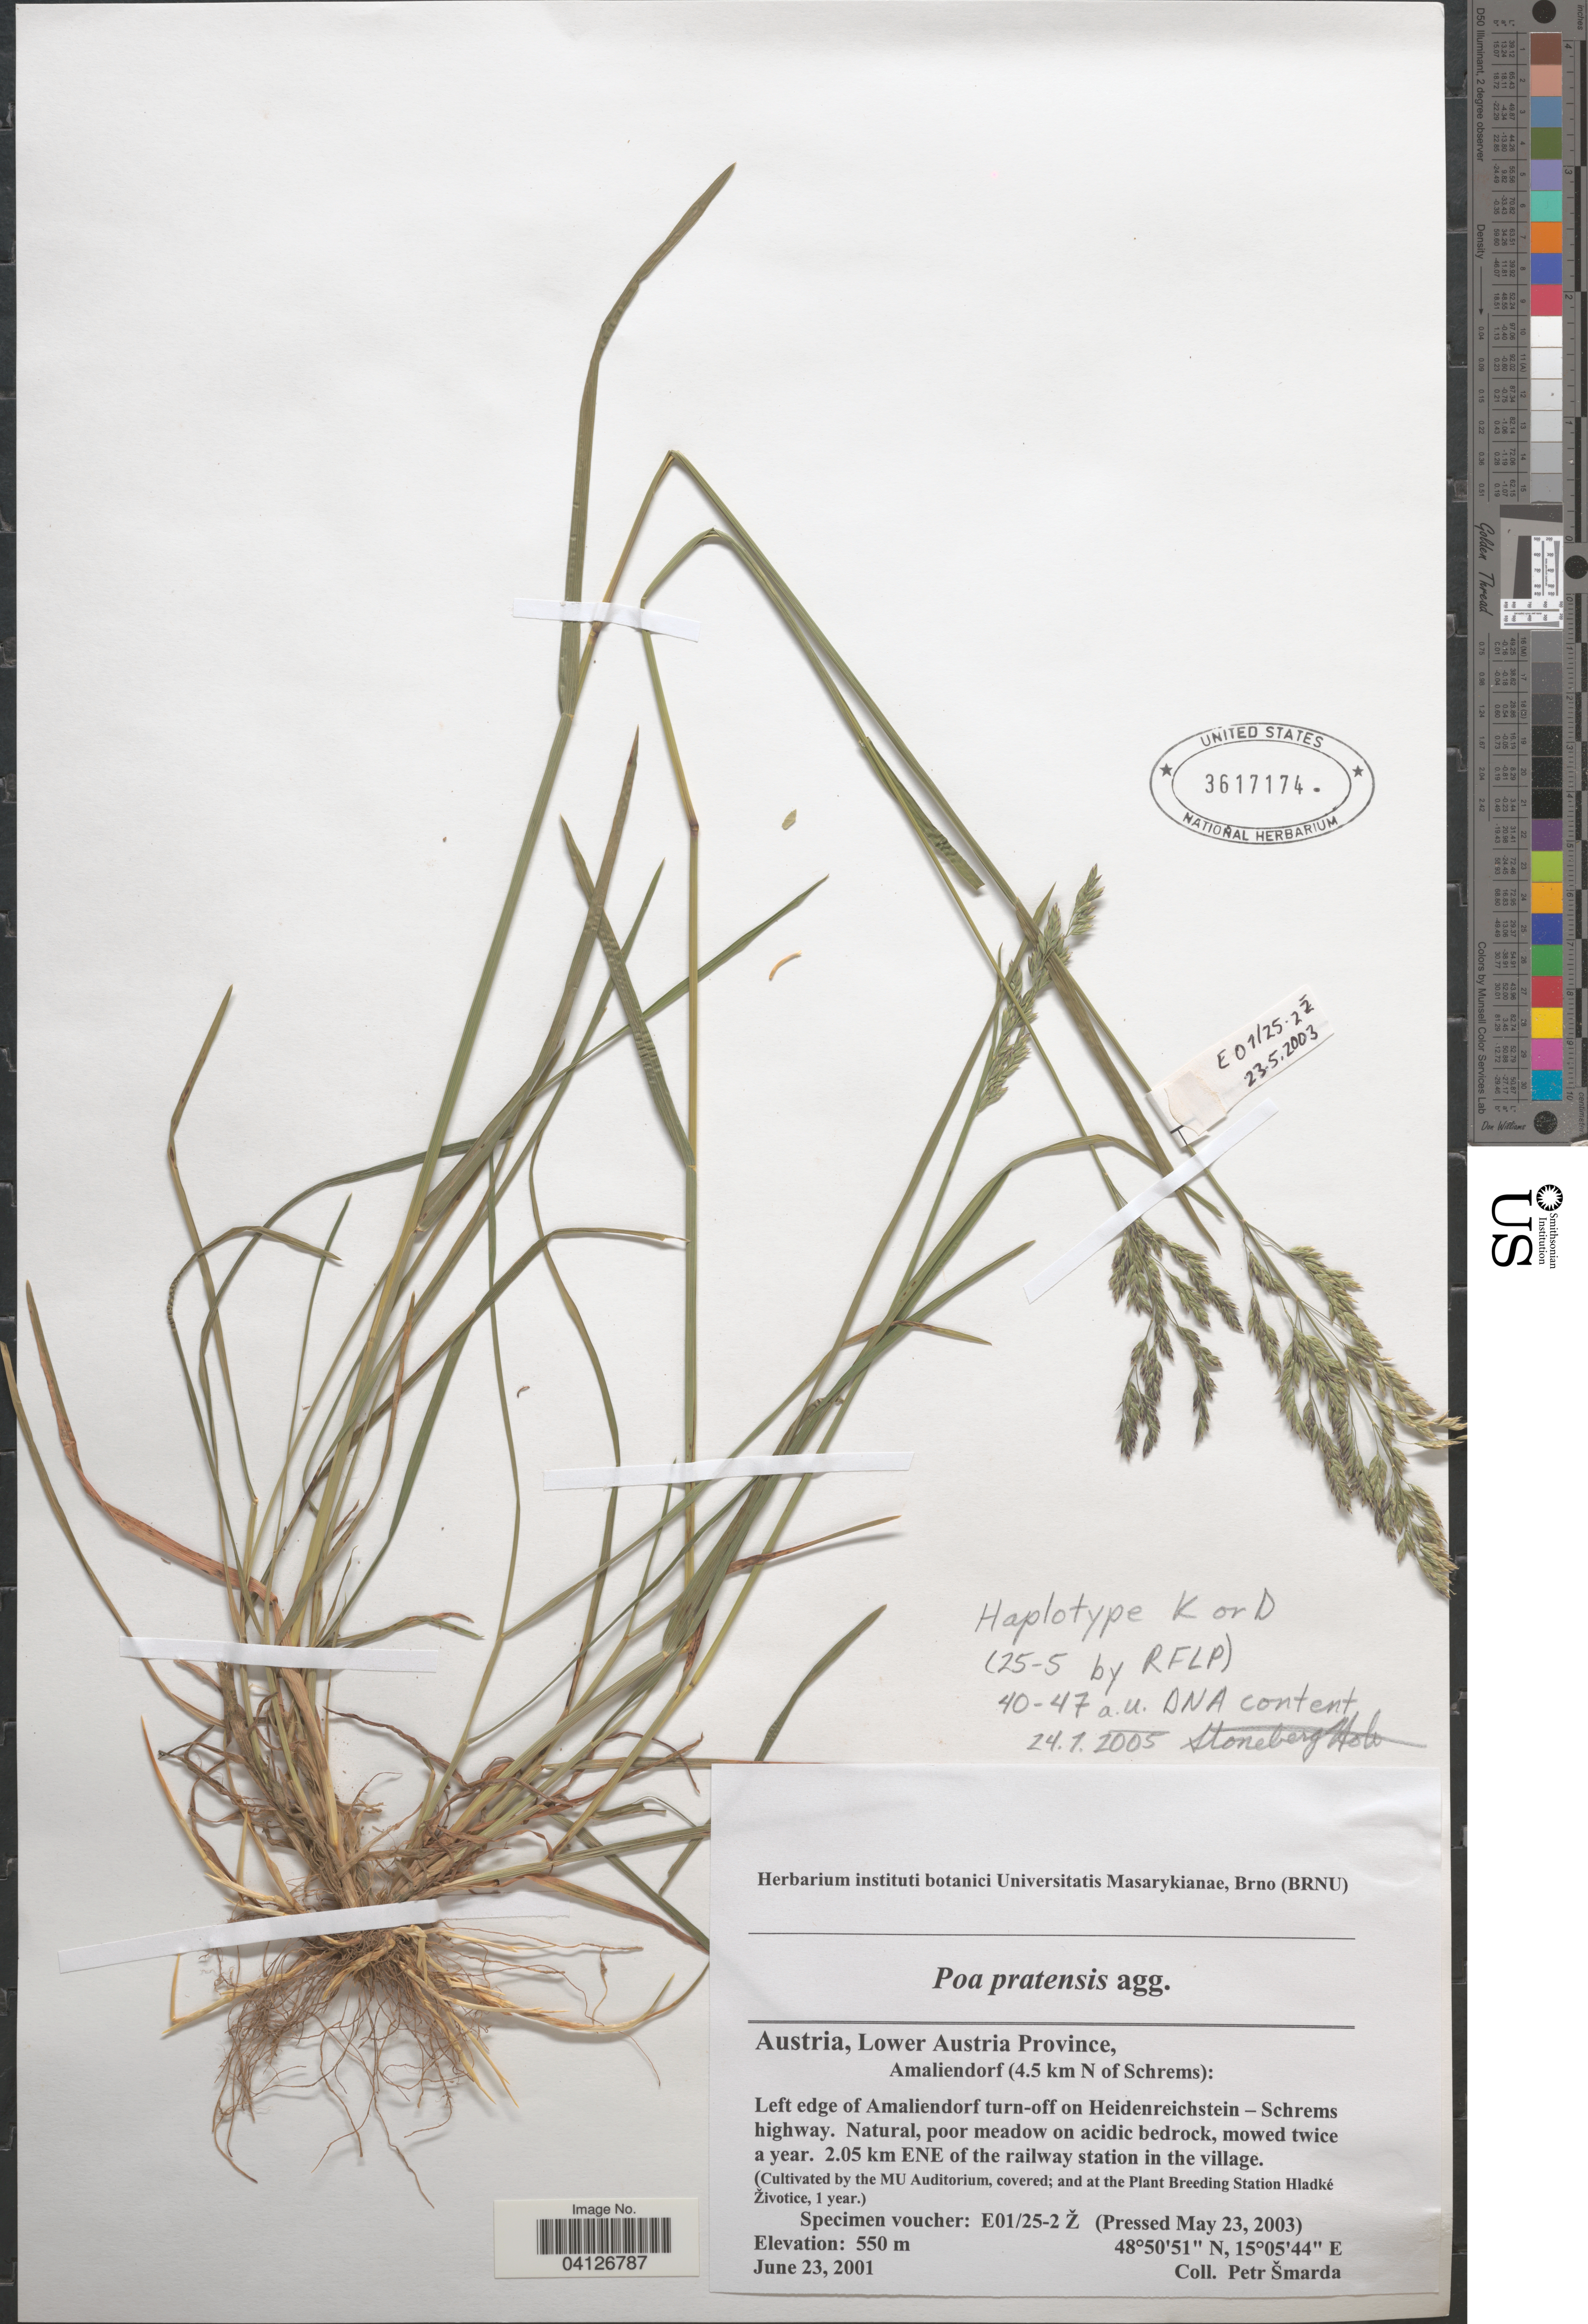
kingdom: Plantae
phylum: Tracheophyta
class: Liliopsida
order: Poales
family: Poaceae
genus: Poa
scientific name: Poa pratensis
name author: L.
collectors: Ex herb. instituti botanici Universitatis Masarykianae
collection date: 2003-05-23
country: Czechia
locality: (Cultivated by the MU Auditorium, covered; and at the Plant Breeding Station Hladké Životice, 1 year.).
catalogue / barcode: US 3617174